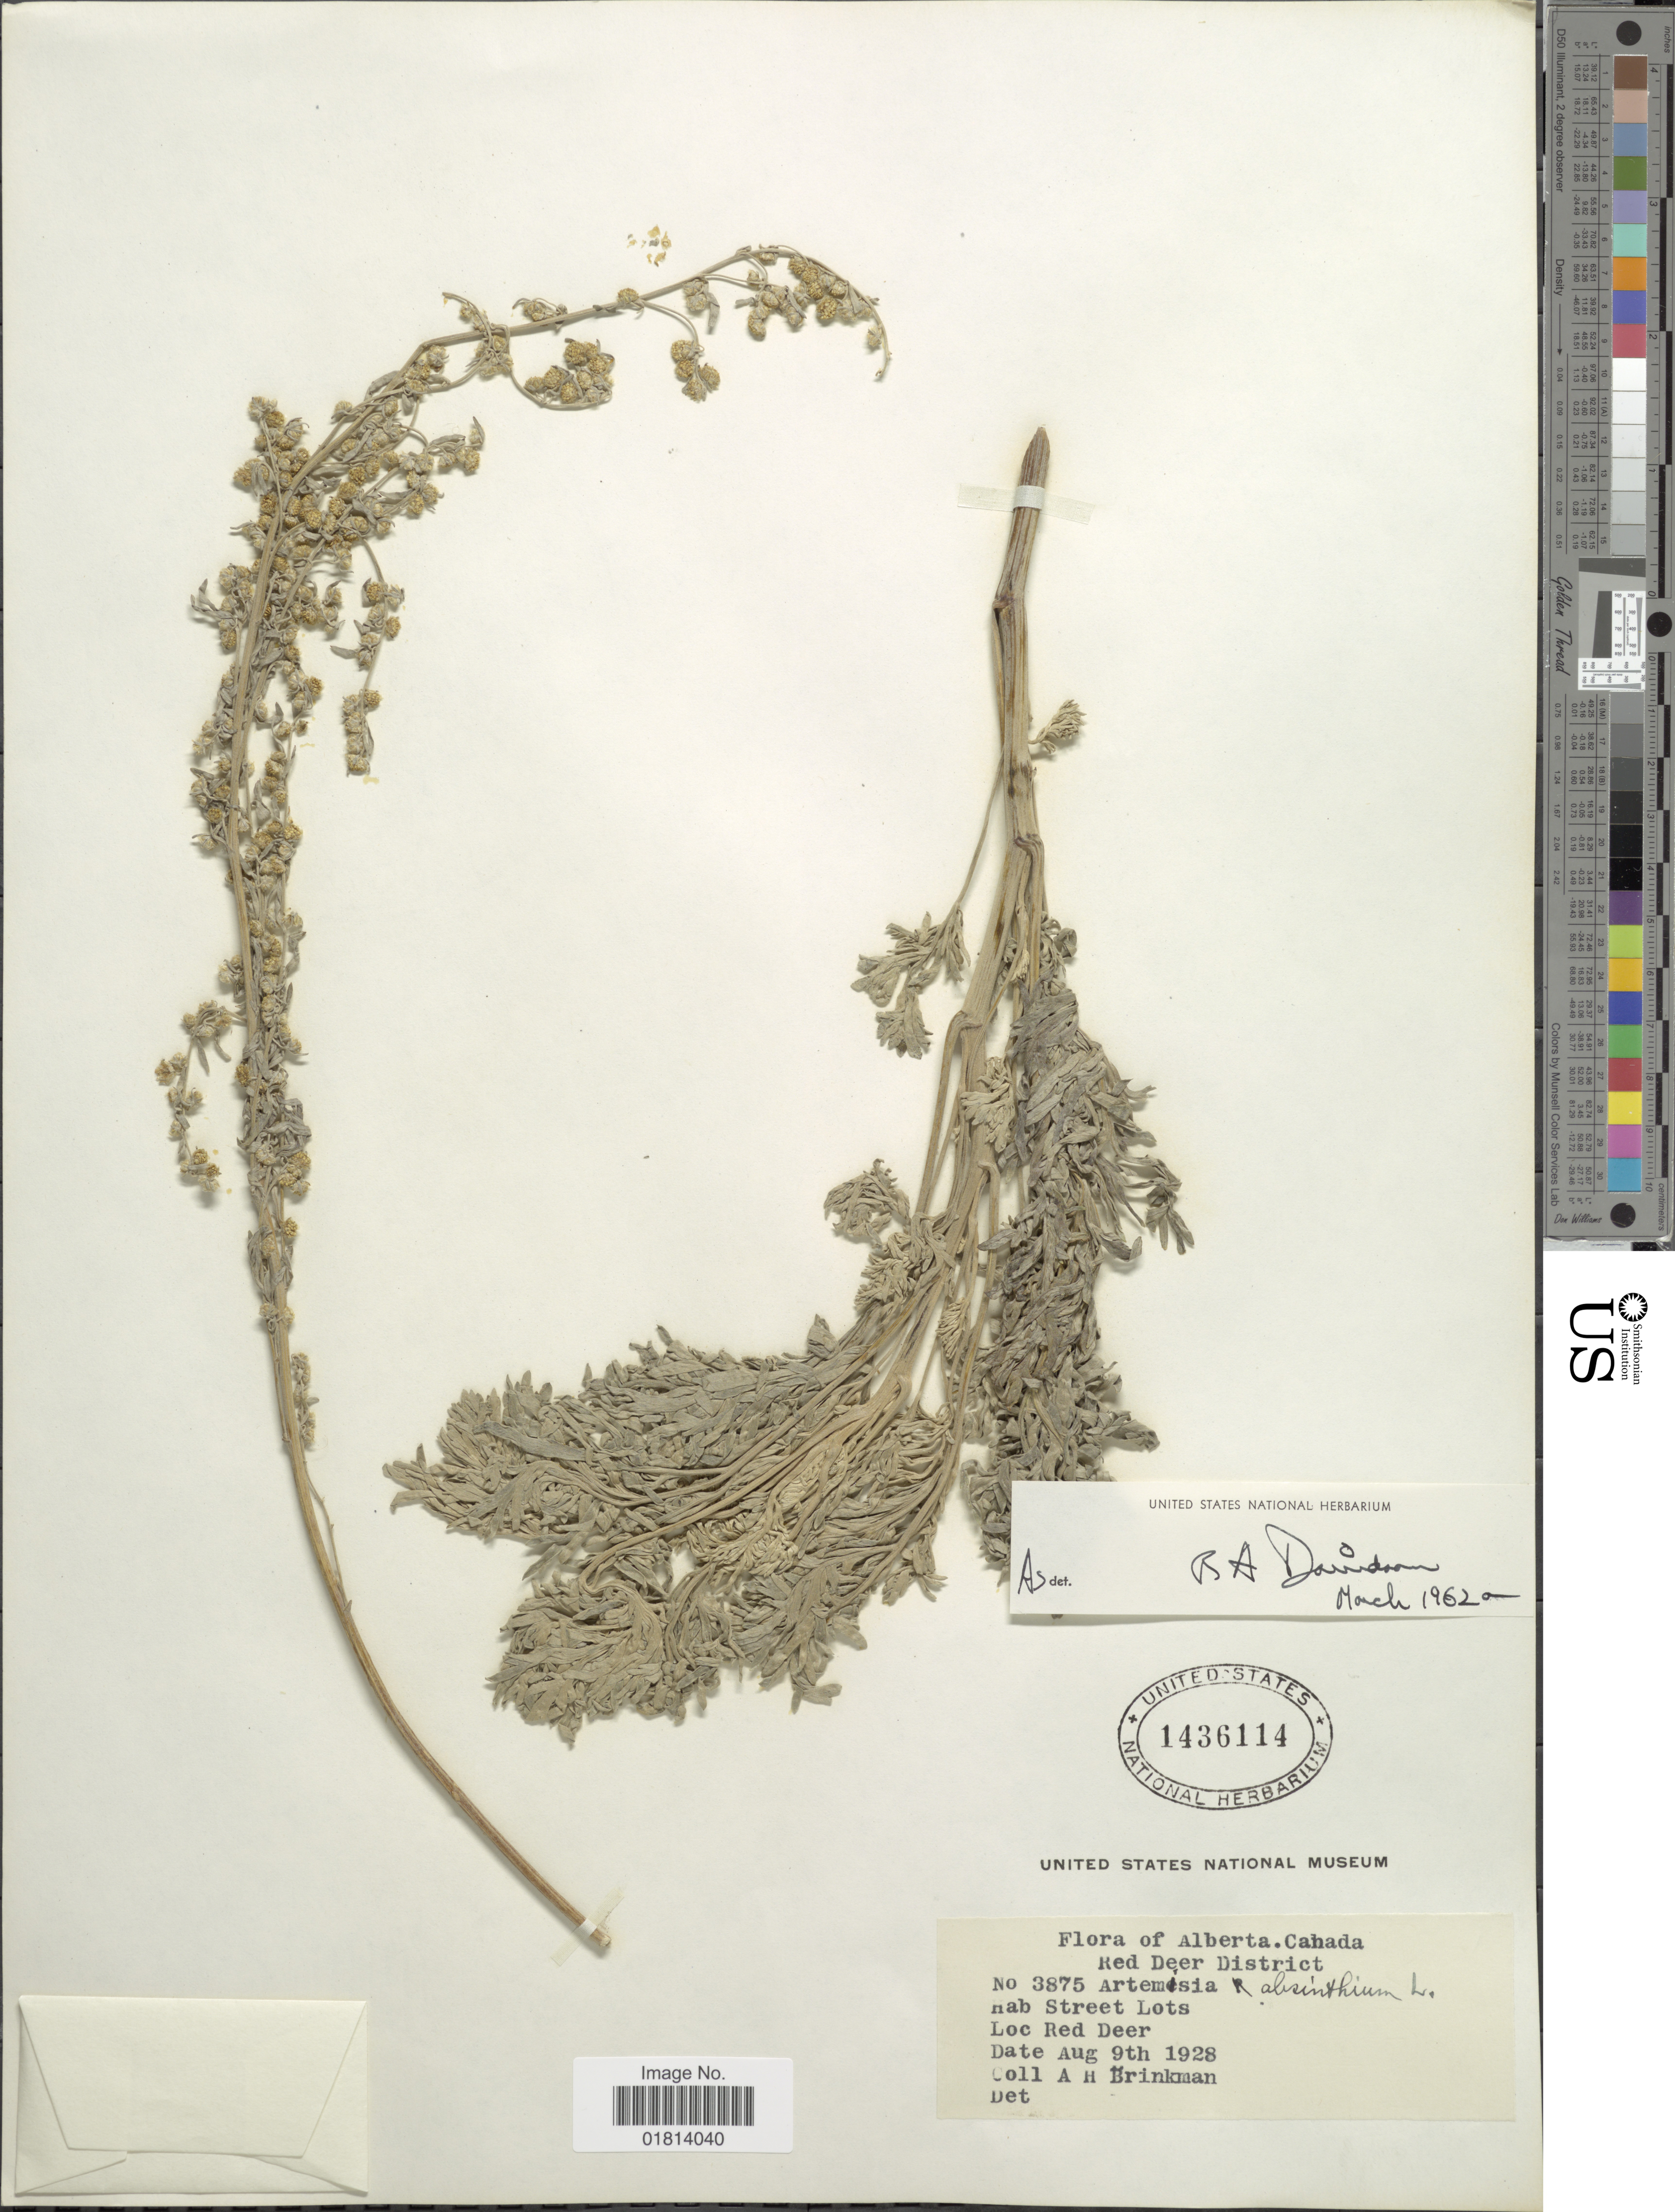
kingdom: Plantae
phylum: Tracheophyta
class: Magnoliopsida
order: Asterales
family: Asteraceae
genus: Artemisia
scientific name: Artemisia absinthium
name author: L.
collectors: A. Brinkman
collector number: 3875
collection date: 1928-08-09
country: Canada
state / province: Alberta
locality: Red Deer District. Street Lots. Red Deer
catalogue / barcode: US 1436114